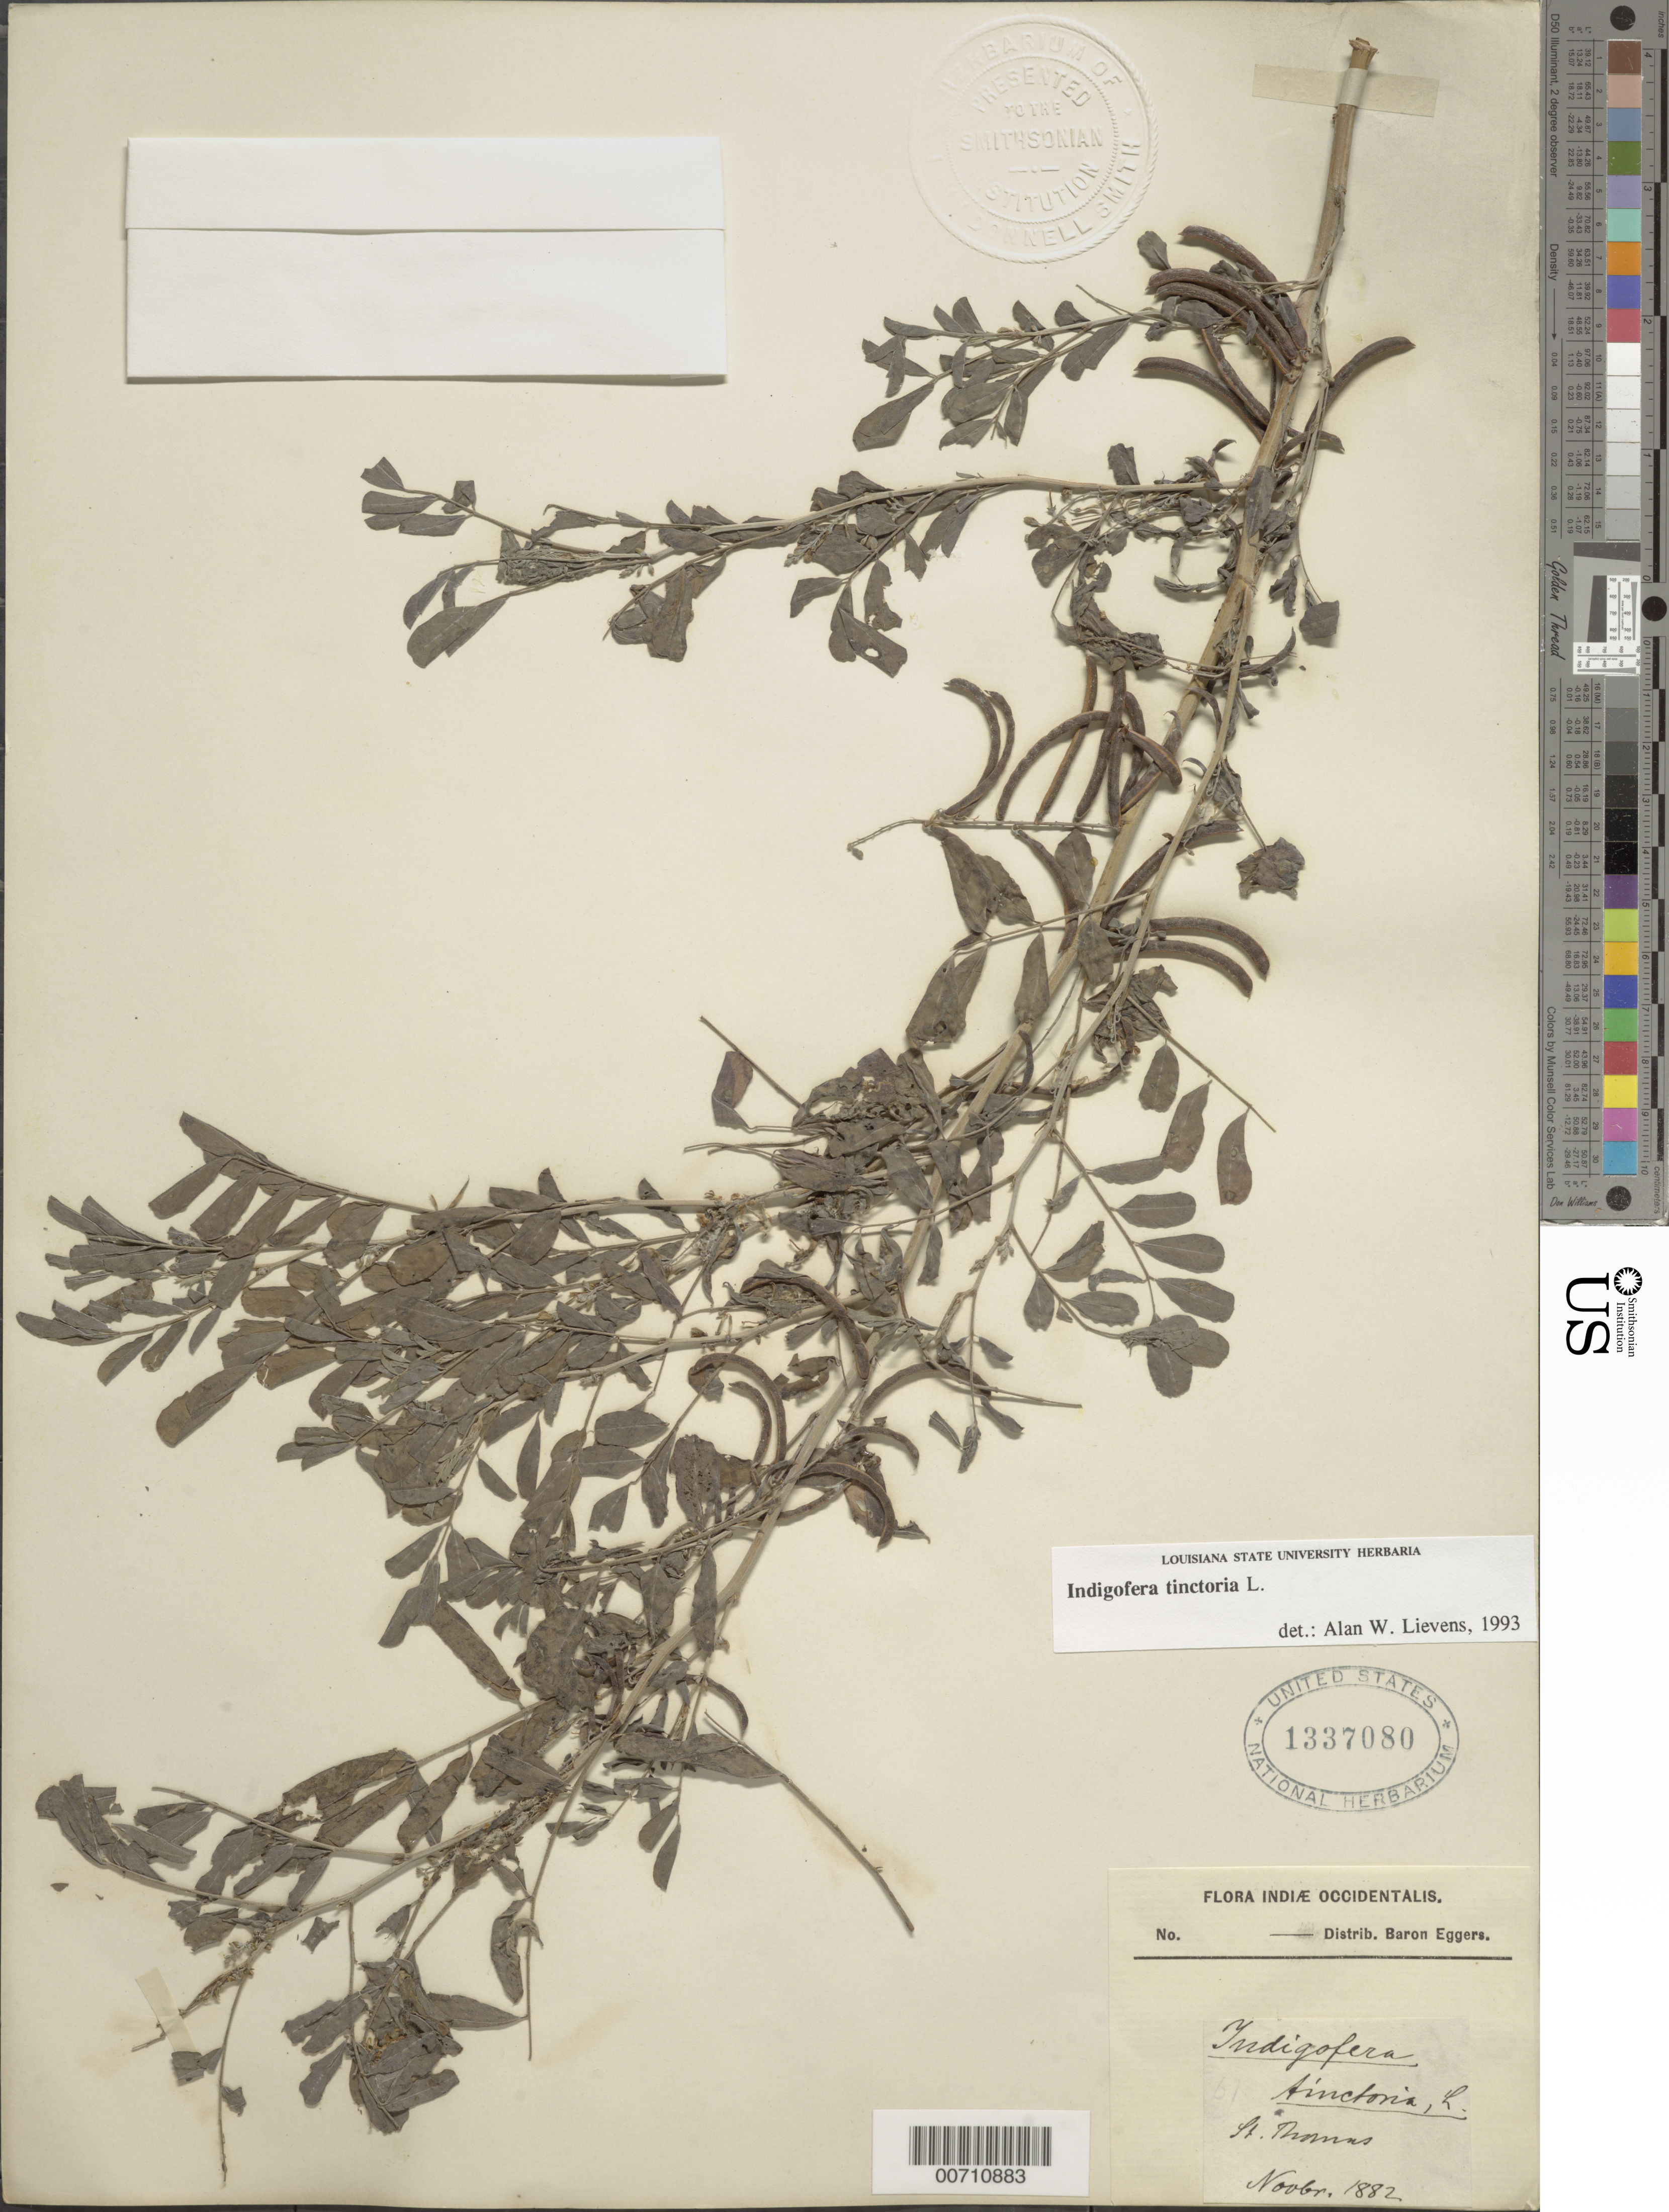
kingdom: Plantae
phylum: Tracheophyta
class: Magnoliopsida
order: Fabales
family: Fabaceae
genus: Indigofera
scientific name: Indigofera tinctoria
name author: L.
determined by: Lievens, A. W., (LSU), Louisiana State University Herbarium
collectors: H. F. A. von Eggers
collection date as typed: Nov 1882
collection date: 1882-11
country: U.S. Virgin Islands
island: St. Thomas Island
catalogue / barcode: US 1337080